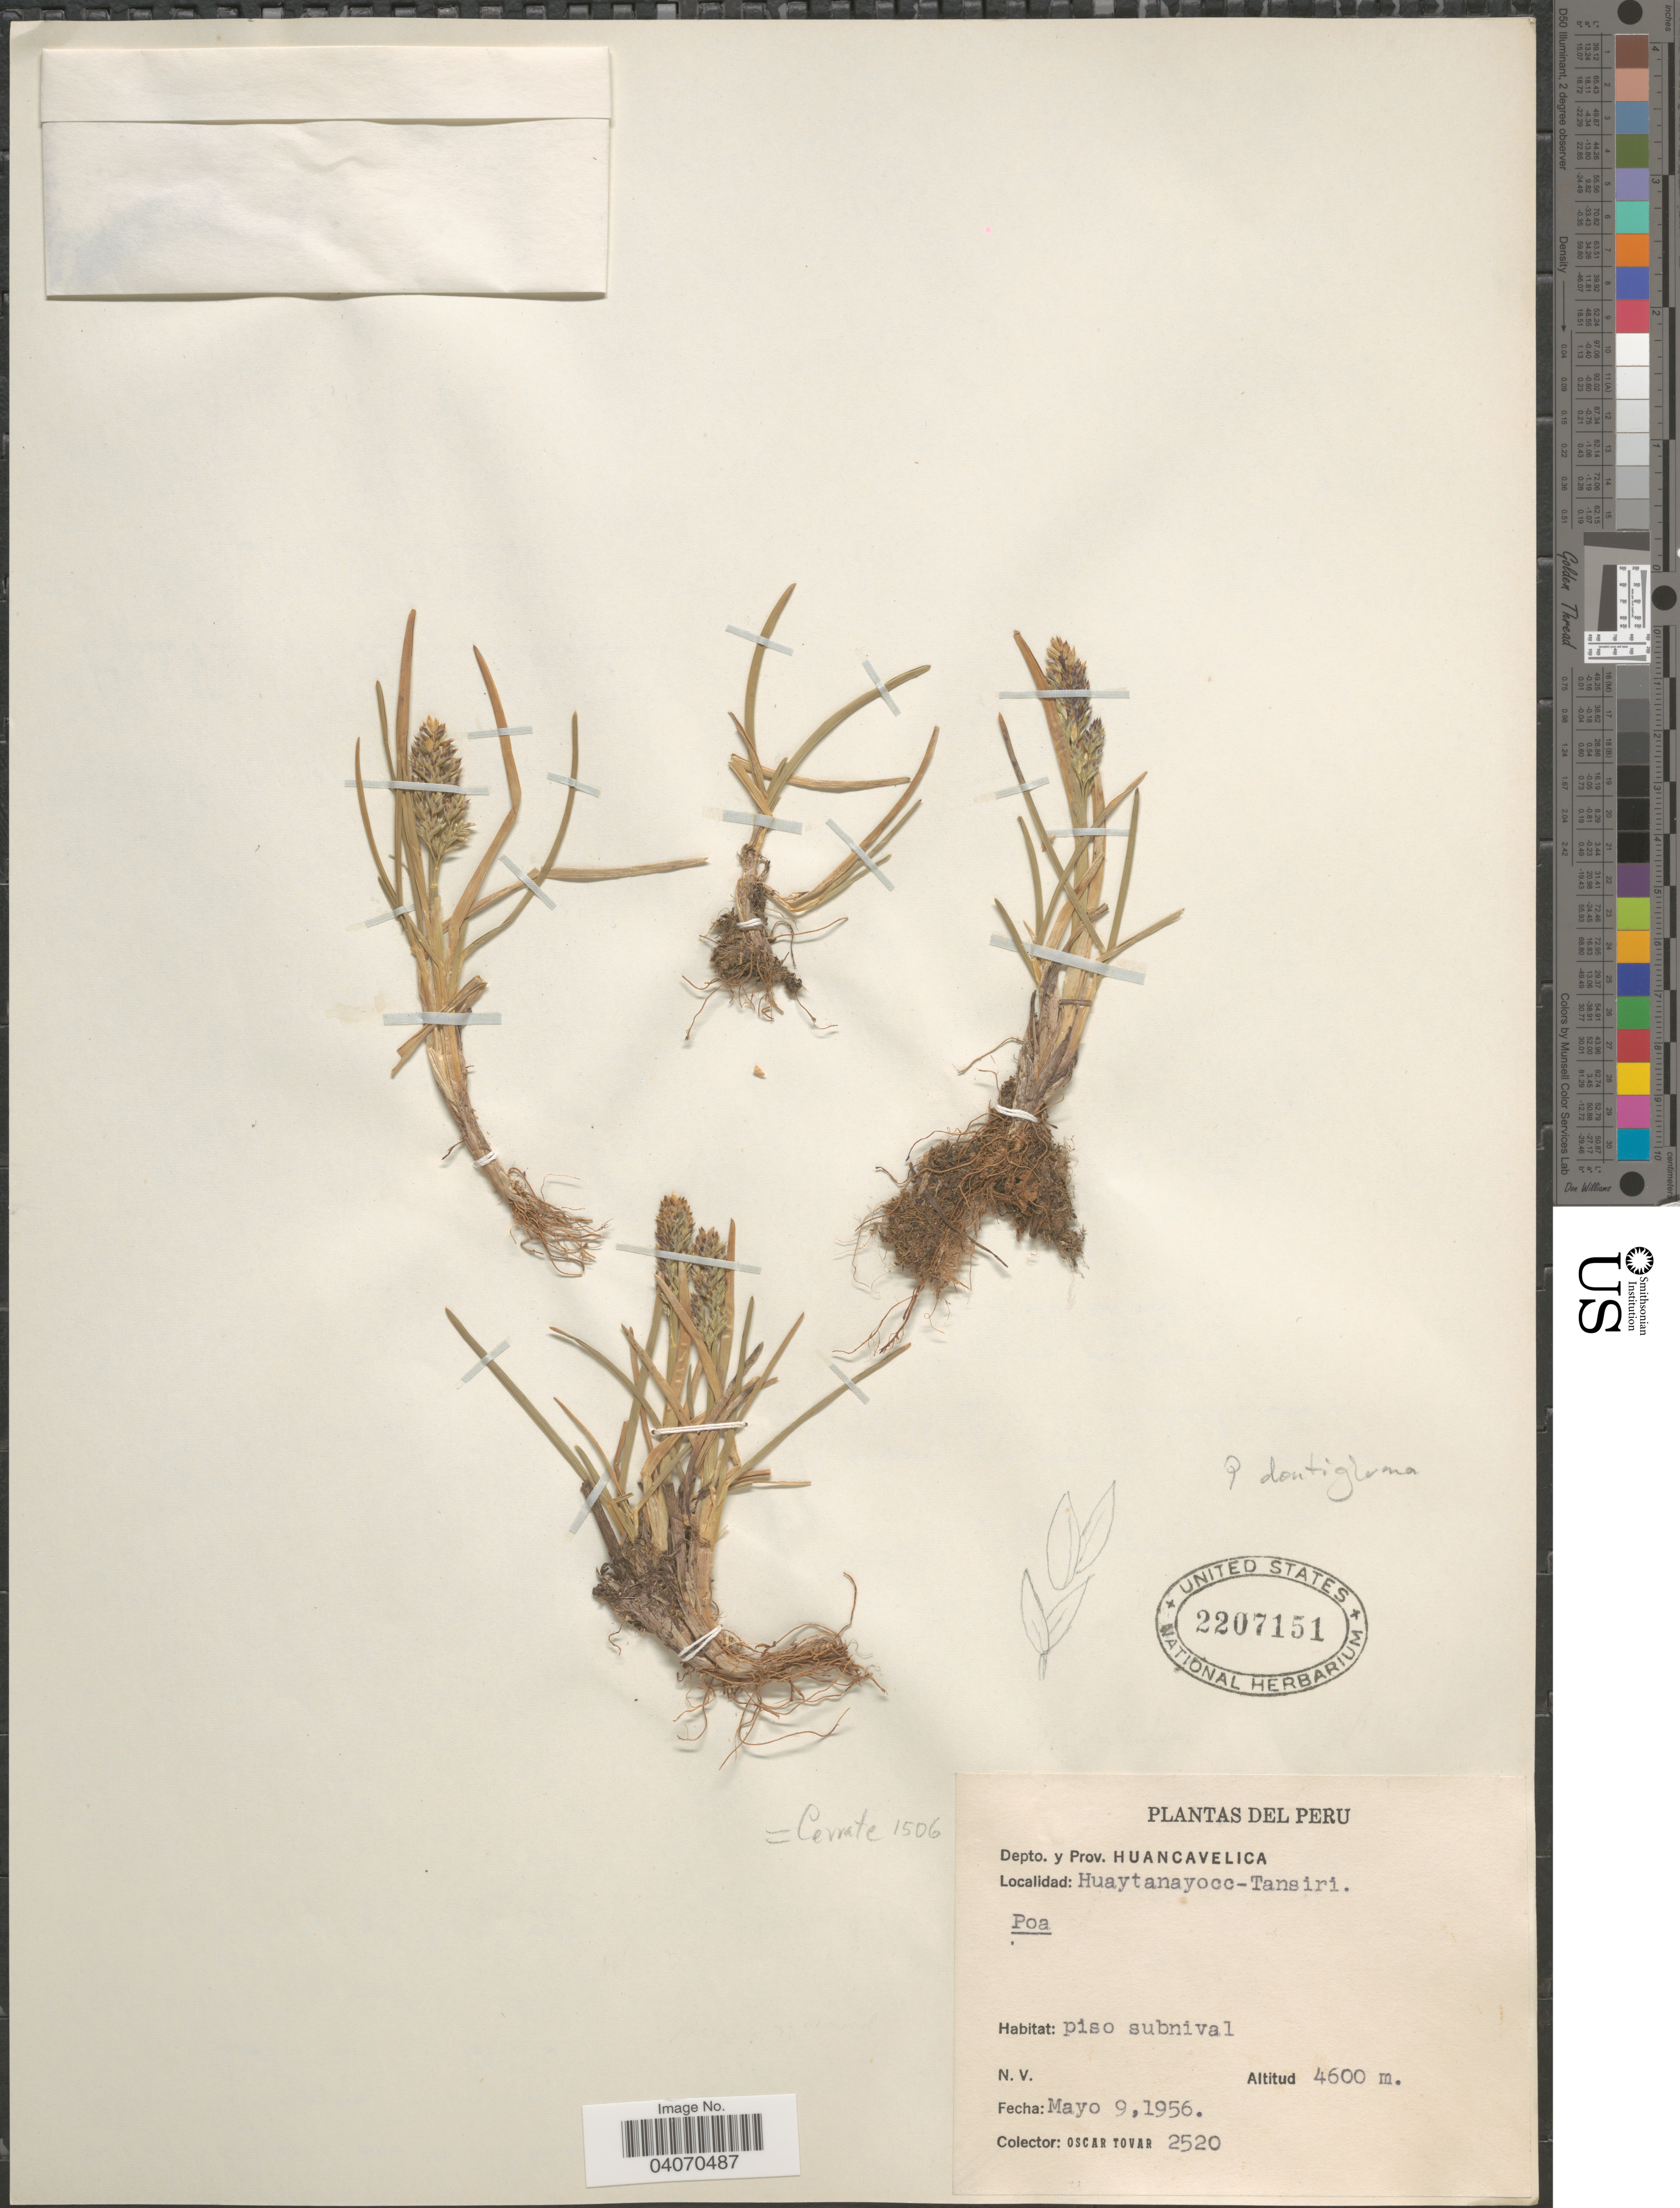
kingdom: Plantae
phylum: Tracheophyta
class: Liliopsida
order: Poales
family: Poaceae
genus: Poa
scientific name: Poa dentigluma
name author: Tovar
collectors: Ó. Tovar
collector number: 2520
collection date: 1956-05-09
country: Peru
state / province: Huancavelica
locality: Depto. Huancavelica. Huaytanayocc-Tansiri.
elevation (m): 4600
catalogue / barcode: US 2207151